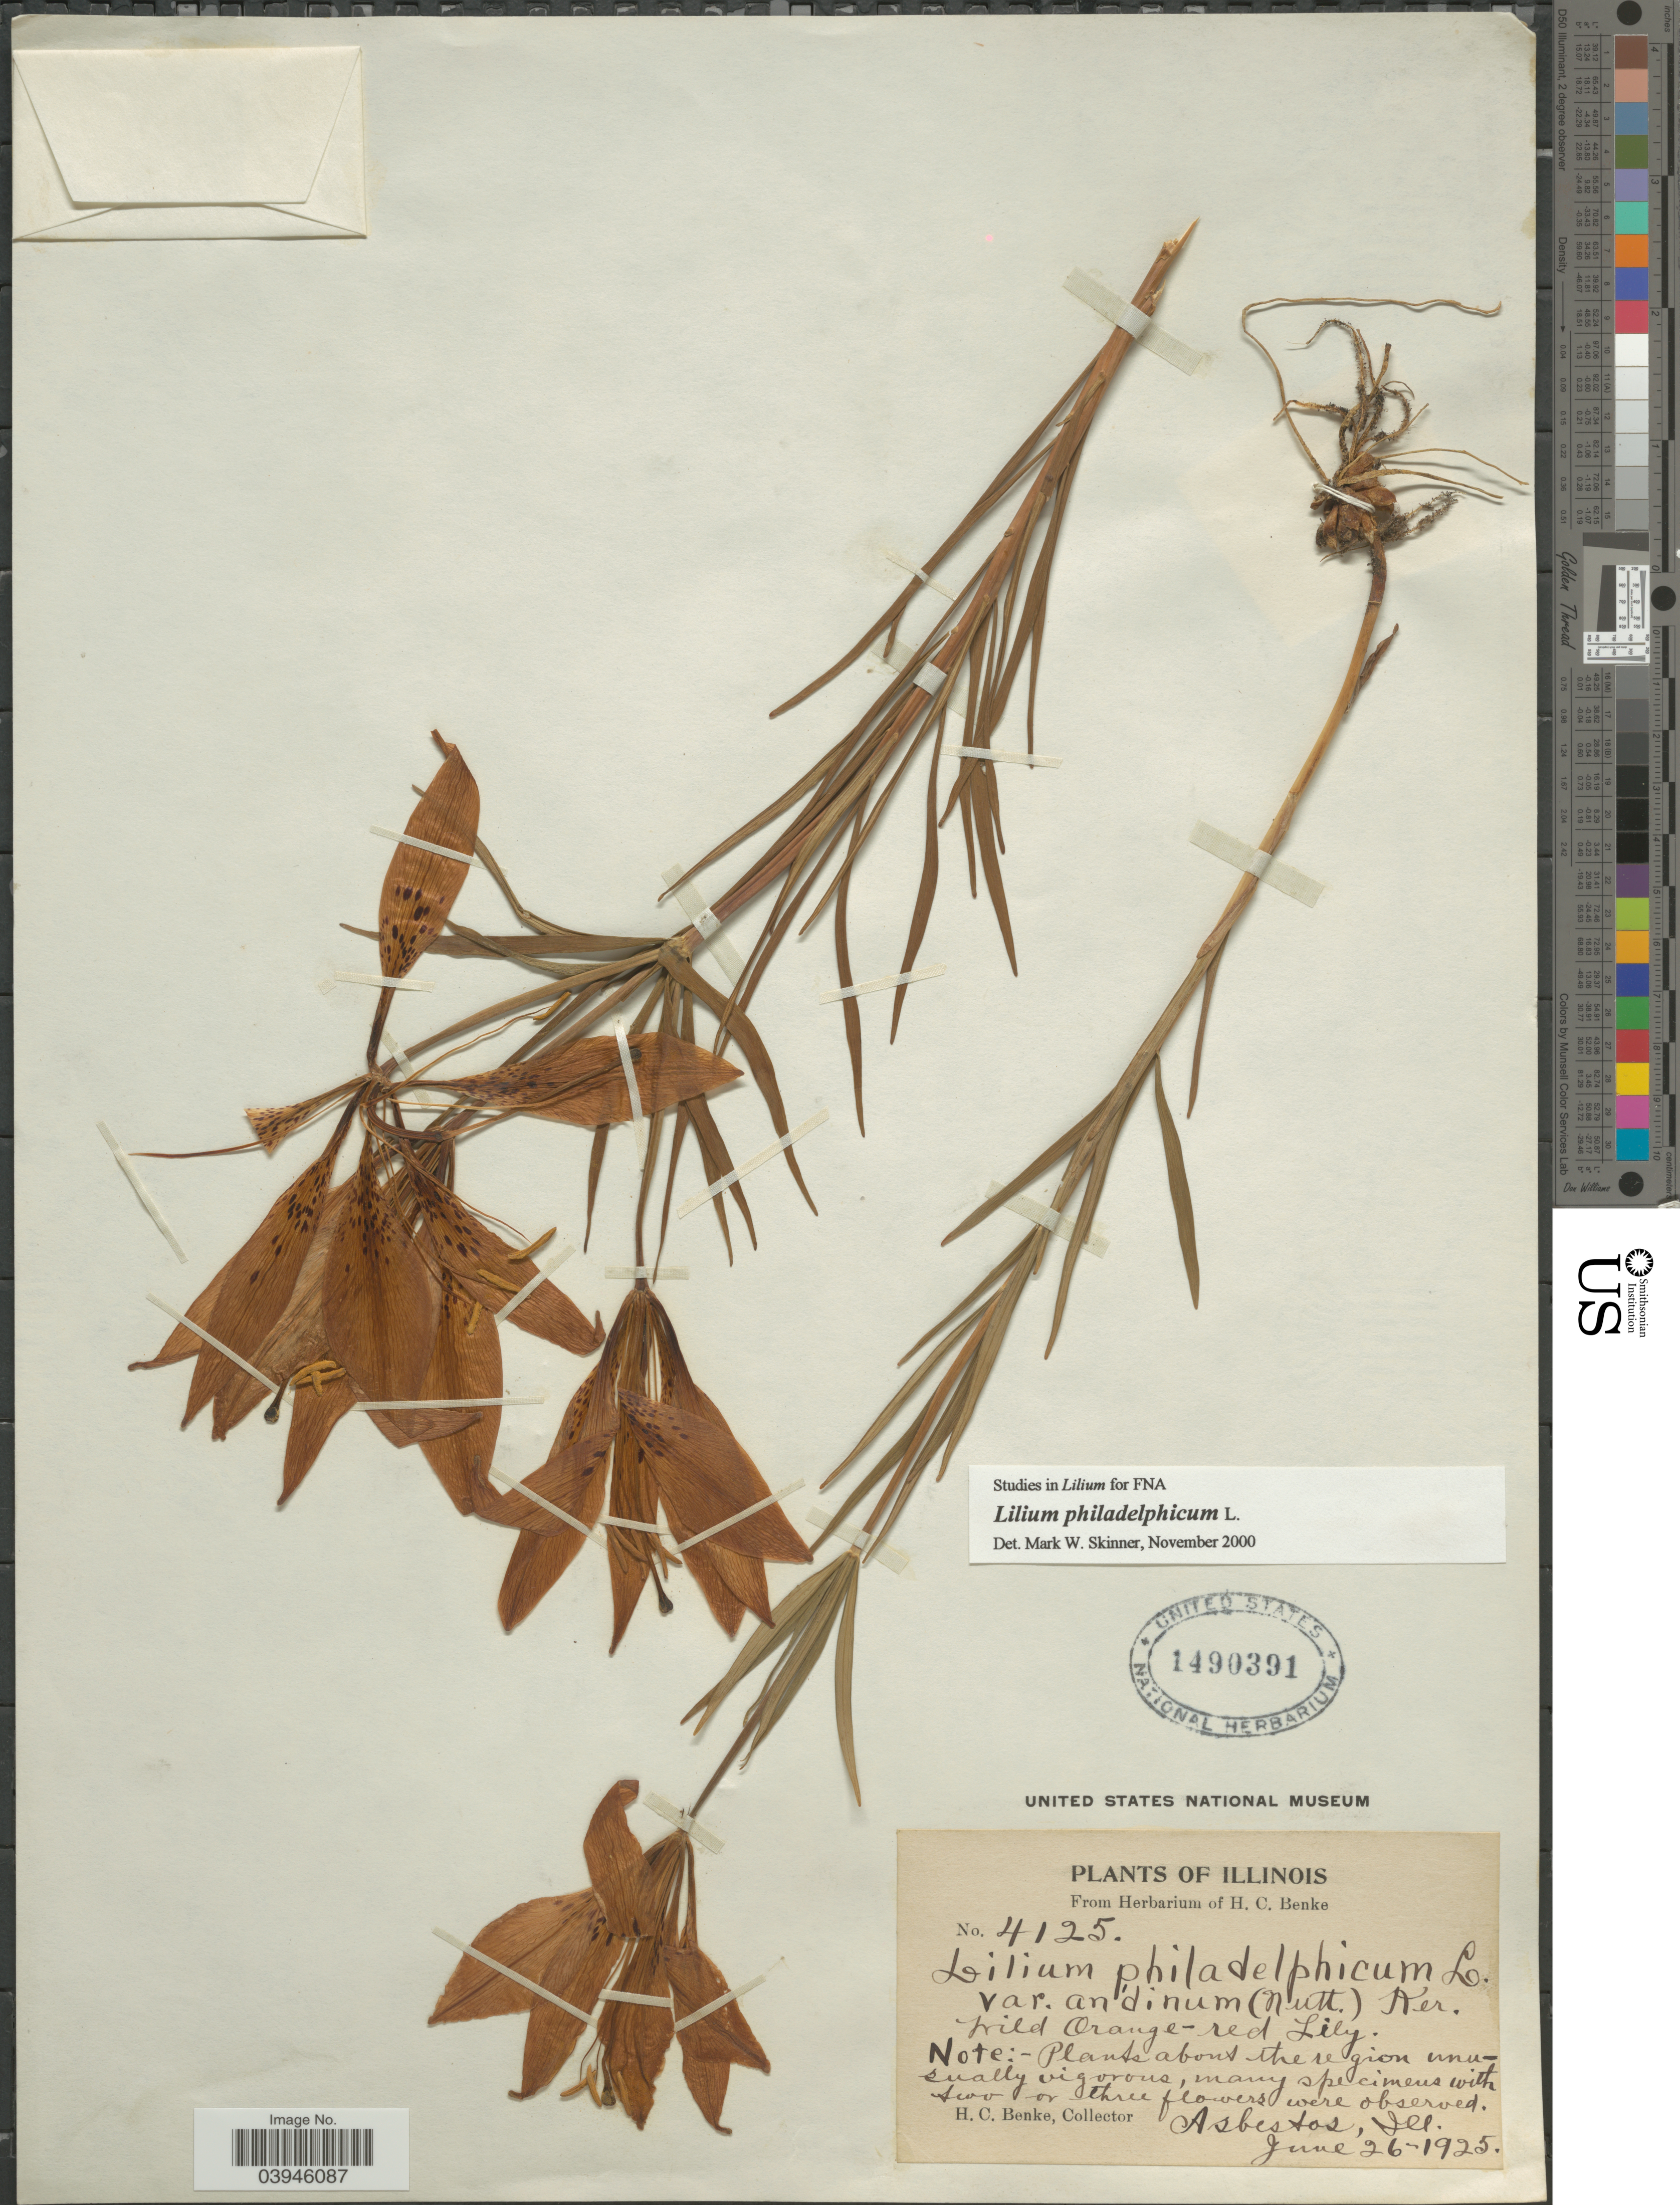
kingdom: Plantae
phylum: Tracheophyta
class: Liliopsida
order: Liliales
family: Liliaceae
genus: Lilium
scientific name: Lilium philadelphicum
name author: L.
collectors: H. Benke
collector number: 4125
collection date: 1925-06-26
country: United States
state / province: Illinois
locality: Asbestos.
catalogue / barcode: US 1490391